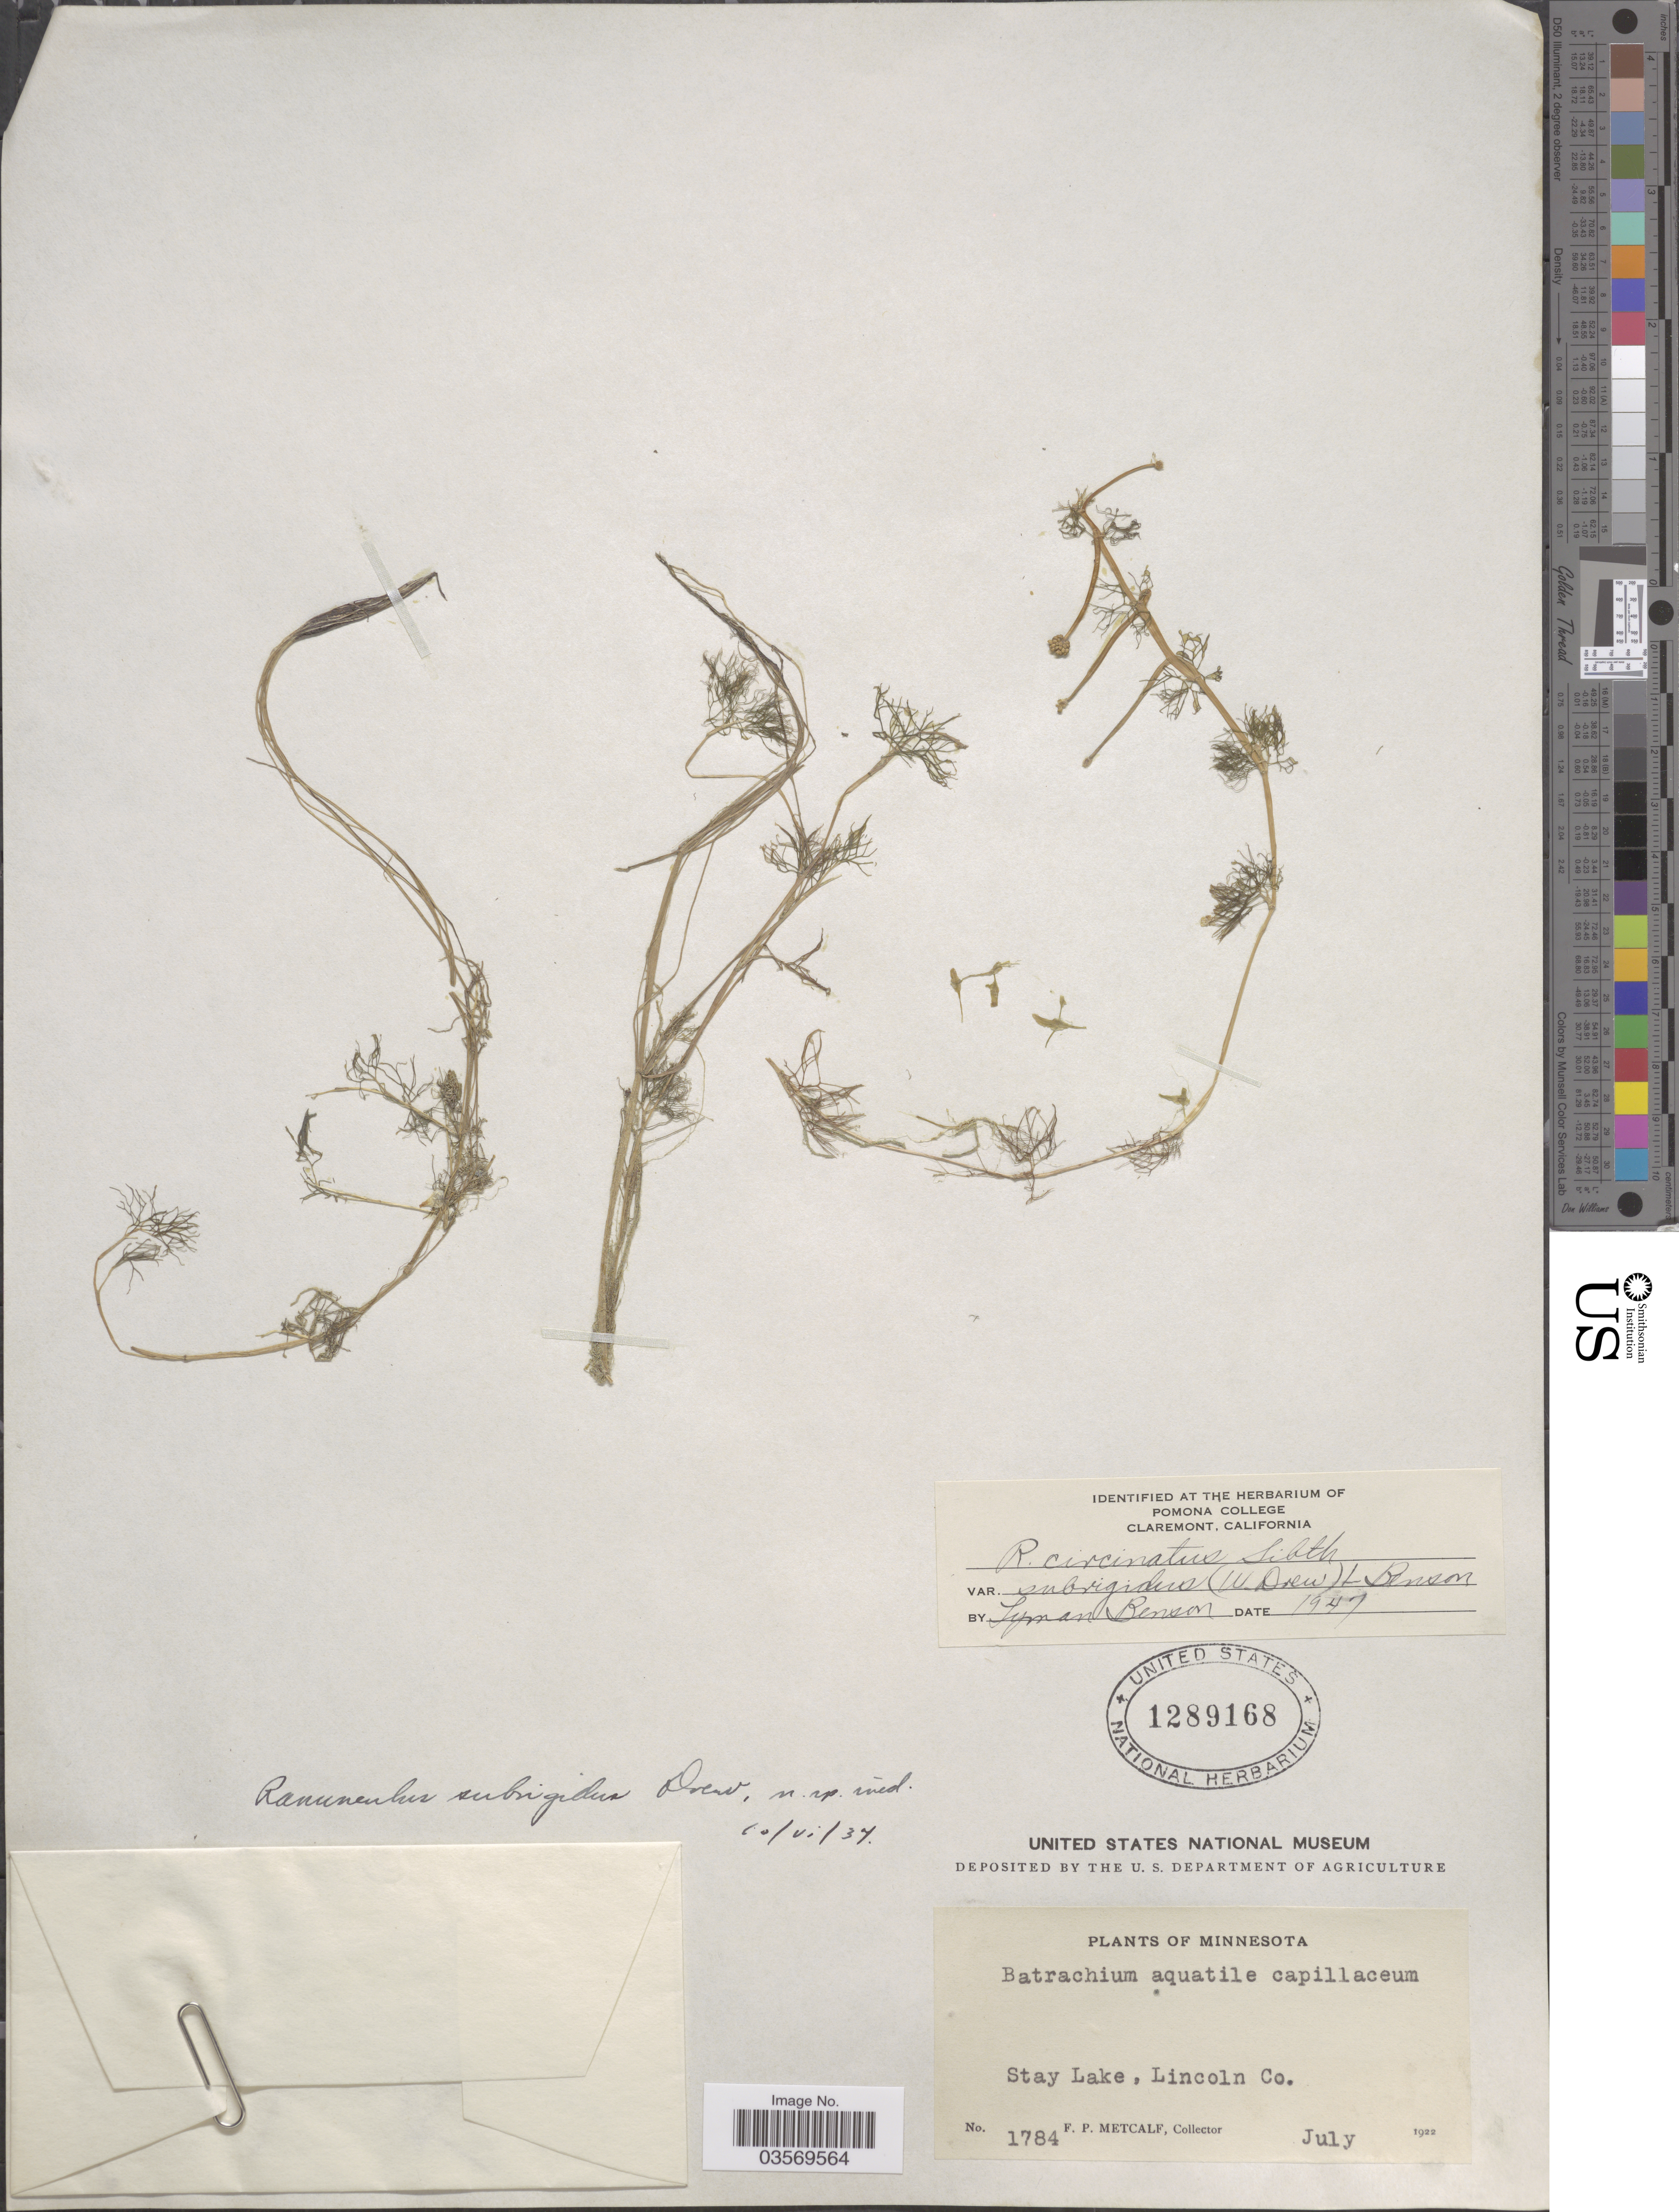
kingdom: Plantae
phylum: Tracheophyta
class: Magnoliopsida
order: Ranunculales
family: Ranunculaceae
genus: Ranunculus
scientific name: Ranunculus subrigidus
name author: W.B. Drew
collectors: F. Metcalf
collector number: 1784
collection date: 1922-07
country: United States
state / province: Minnesota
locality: Stay Lake, Lincoln Co.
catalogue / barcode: US 1289168